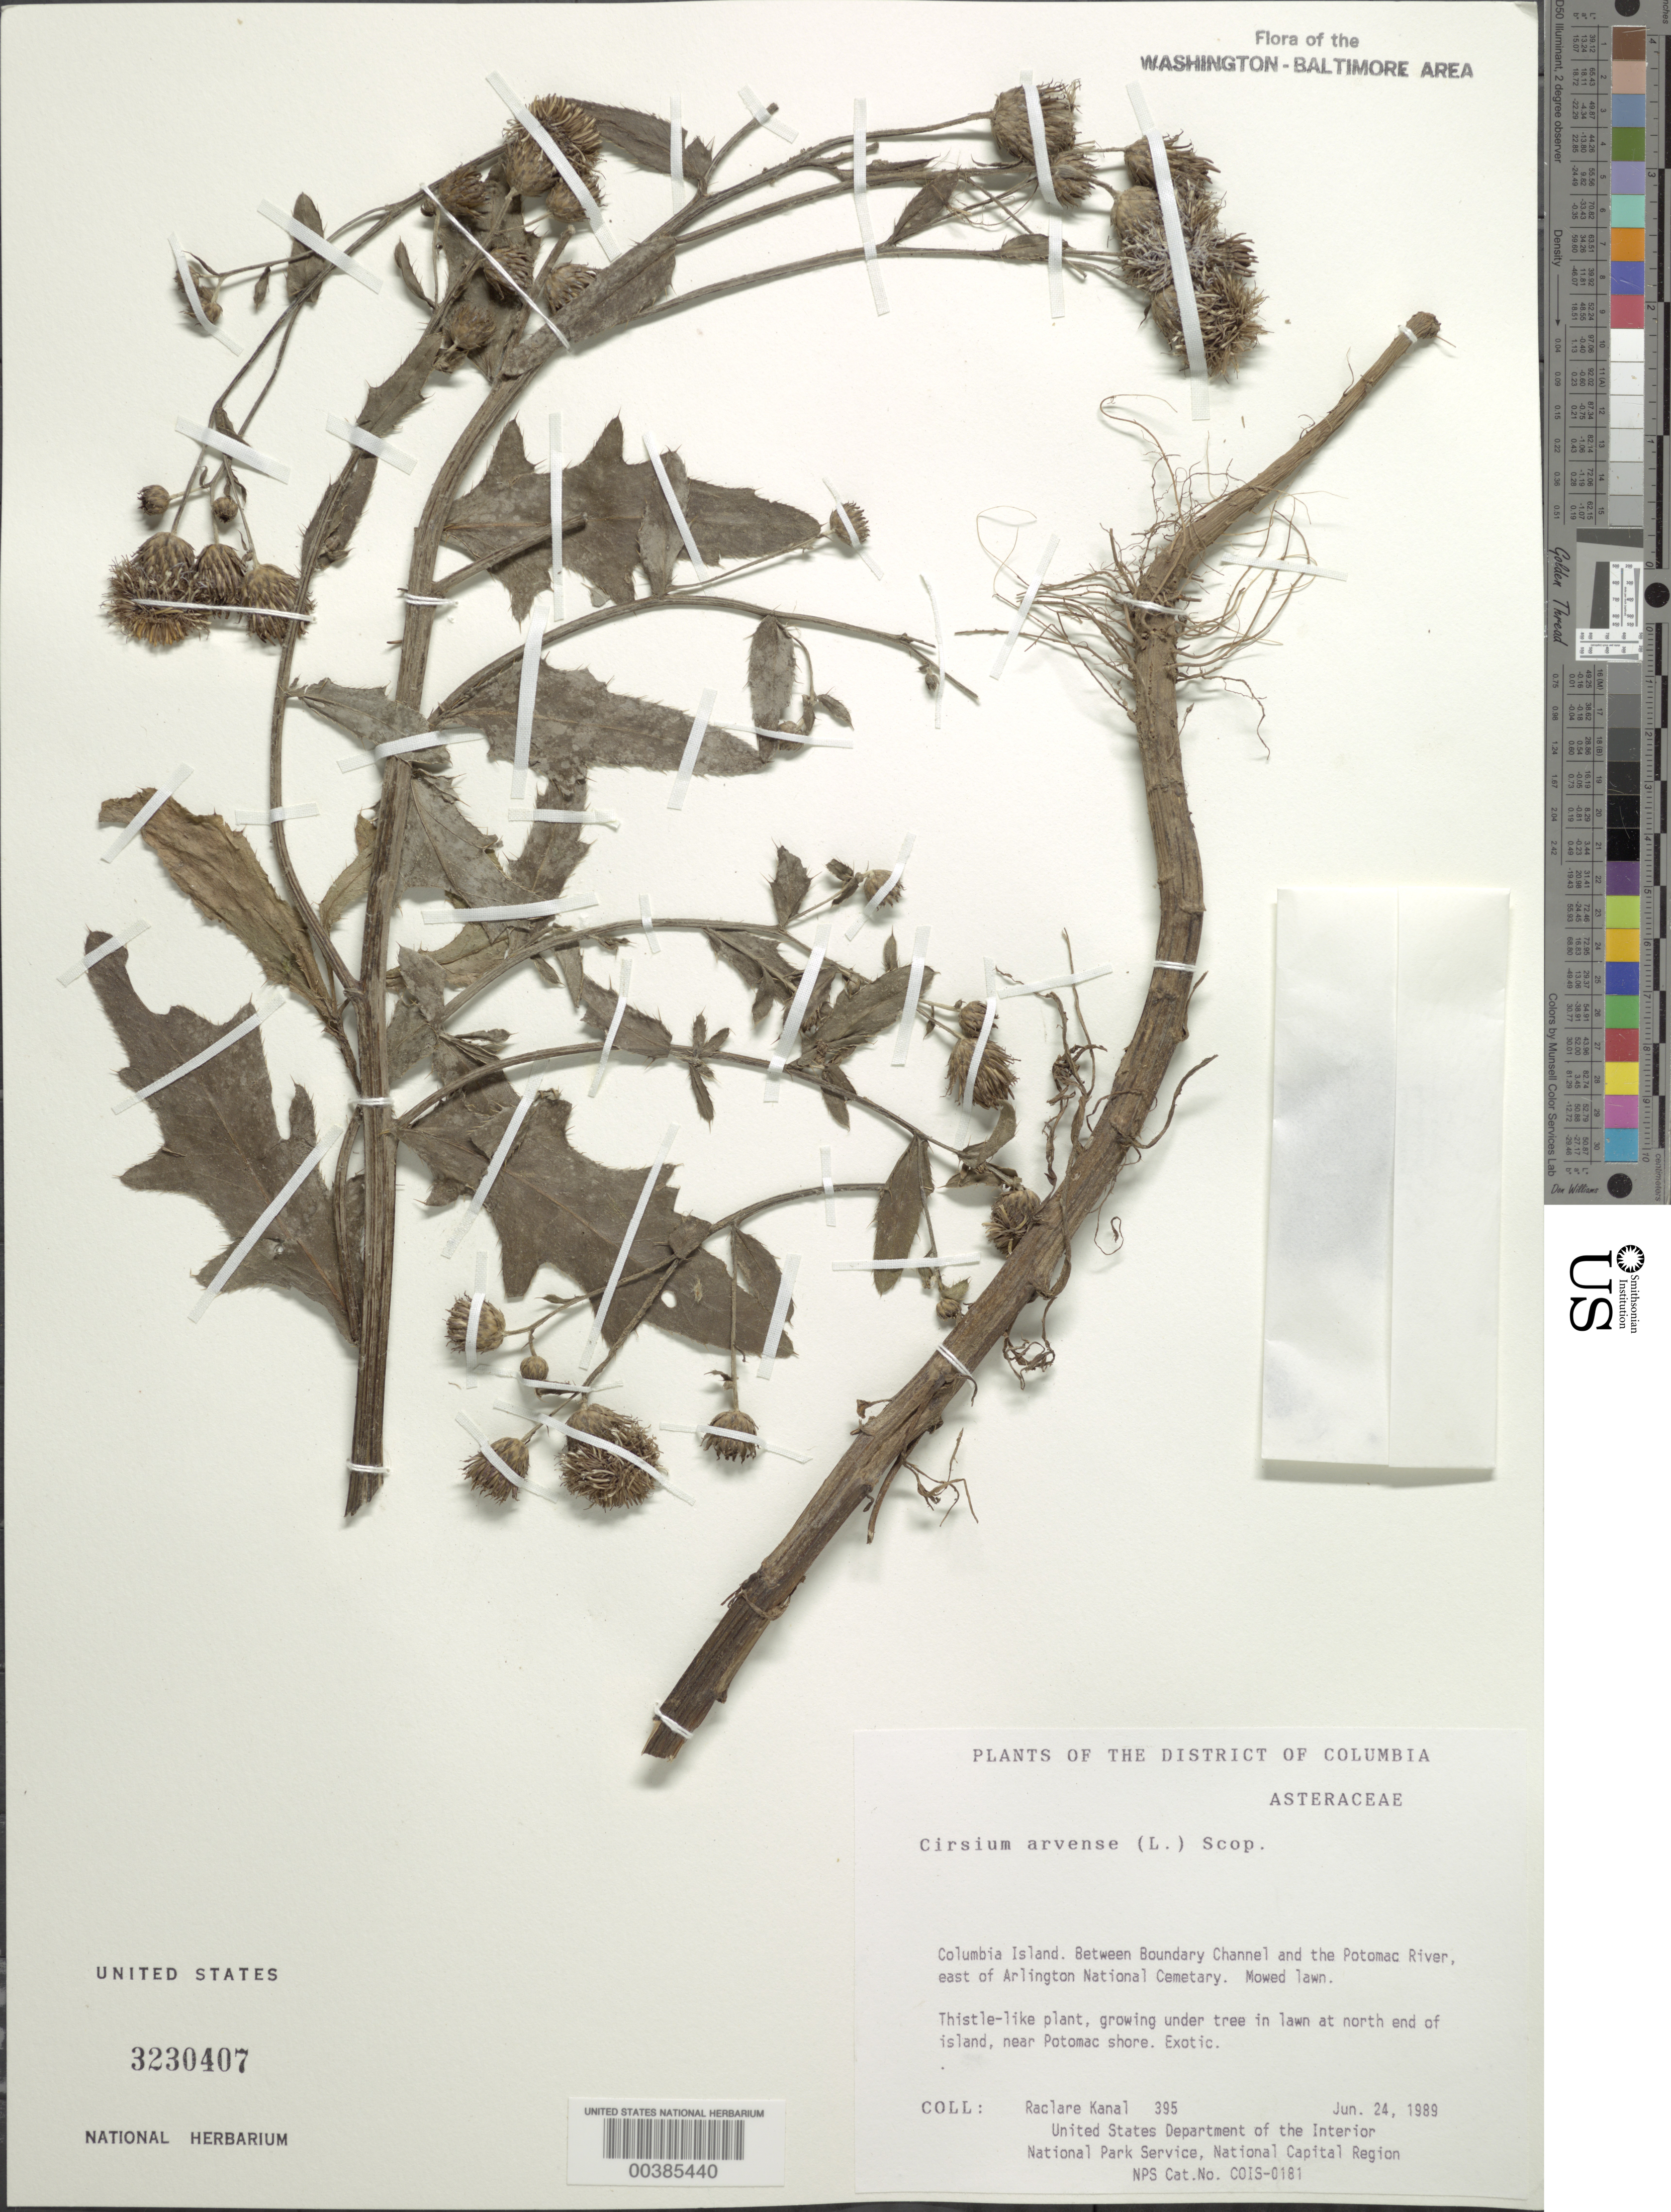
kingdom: Plantae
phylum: Tracheophyta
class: Magnoliopsida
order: Asterales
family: Asteraceae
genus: Cirsium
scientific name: Cirsium arvense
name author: (L.) Scop.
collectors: R. Kanal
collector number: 395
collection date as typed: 24 Jun 1989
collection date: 1989-06-24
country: United States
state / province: District of Columbia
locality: Columbia Island, between Boundary Channel and the Potomac River Columbia Island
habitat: Mowed lawn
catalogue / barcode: US 3230407